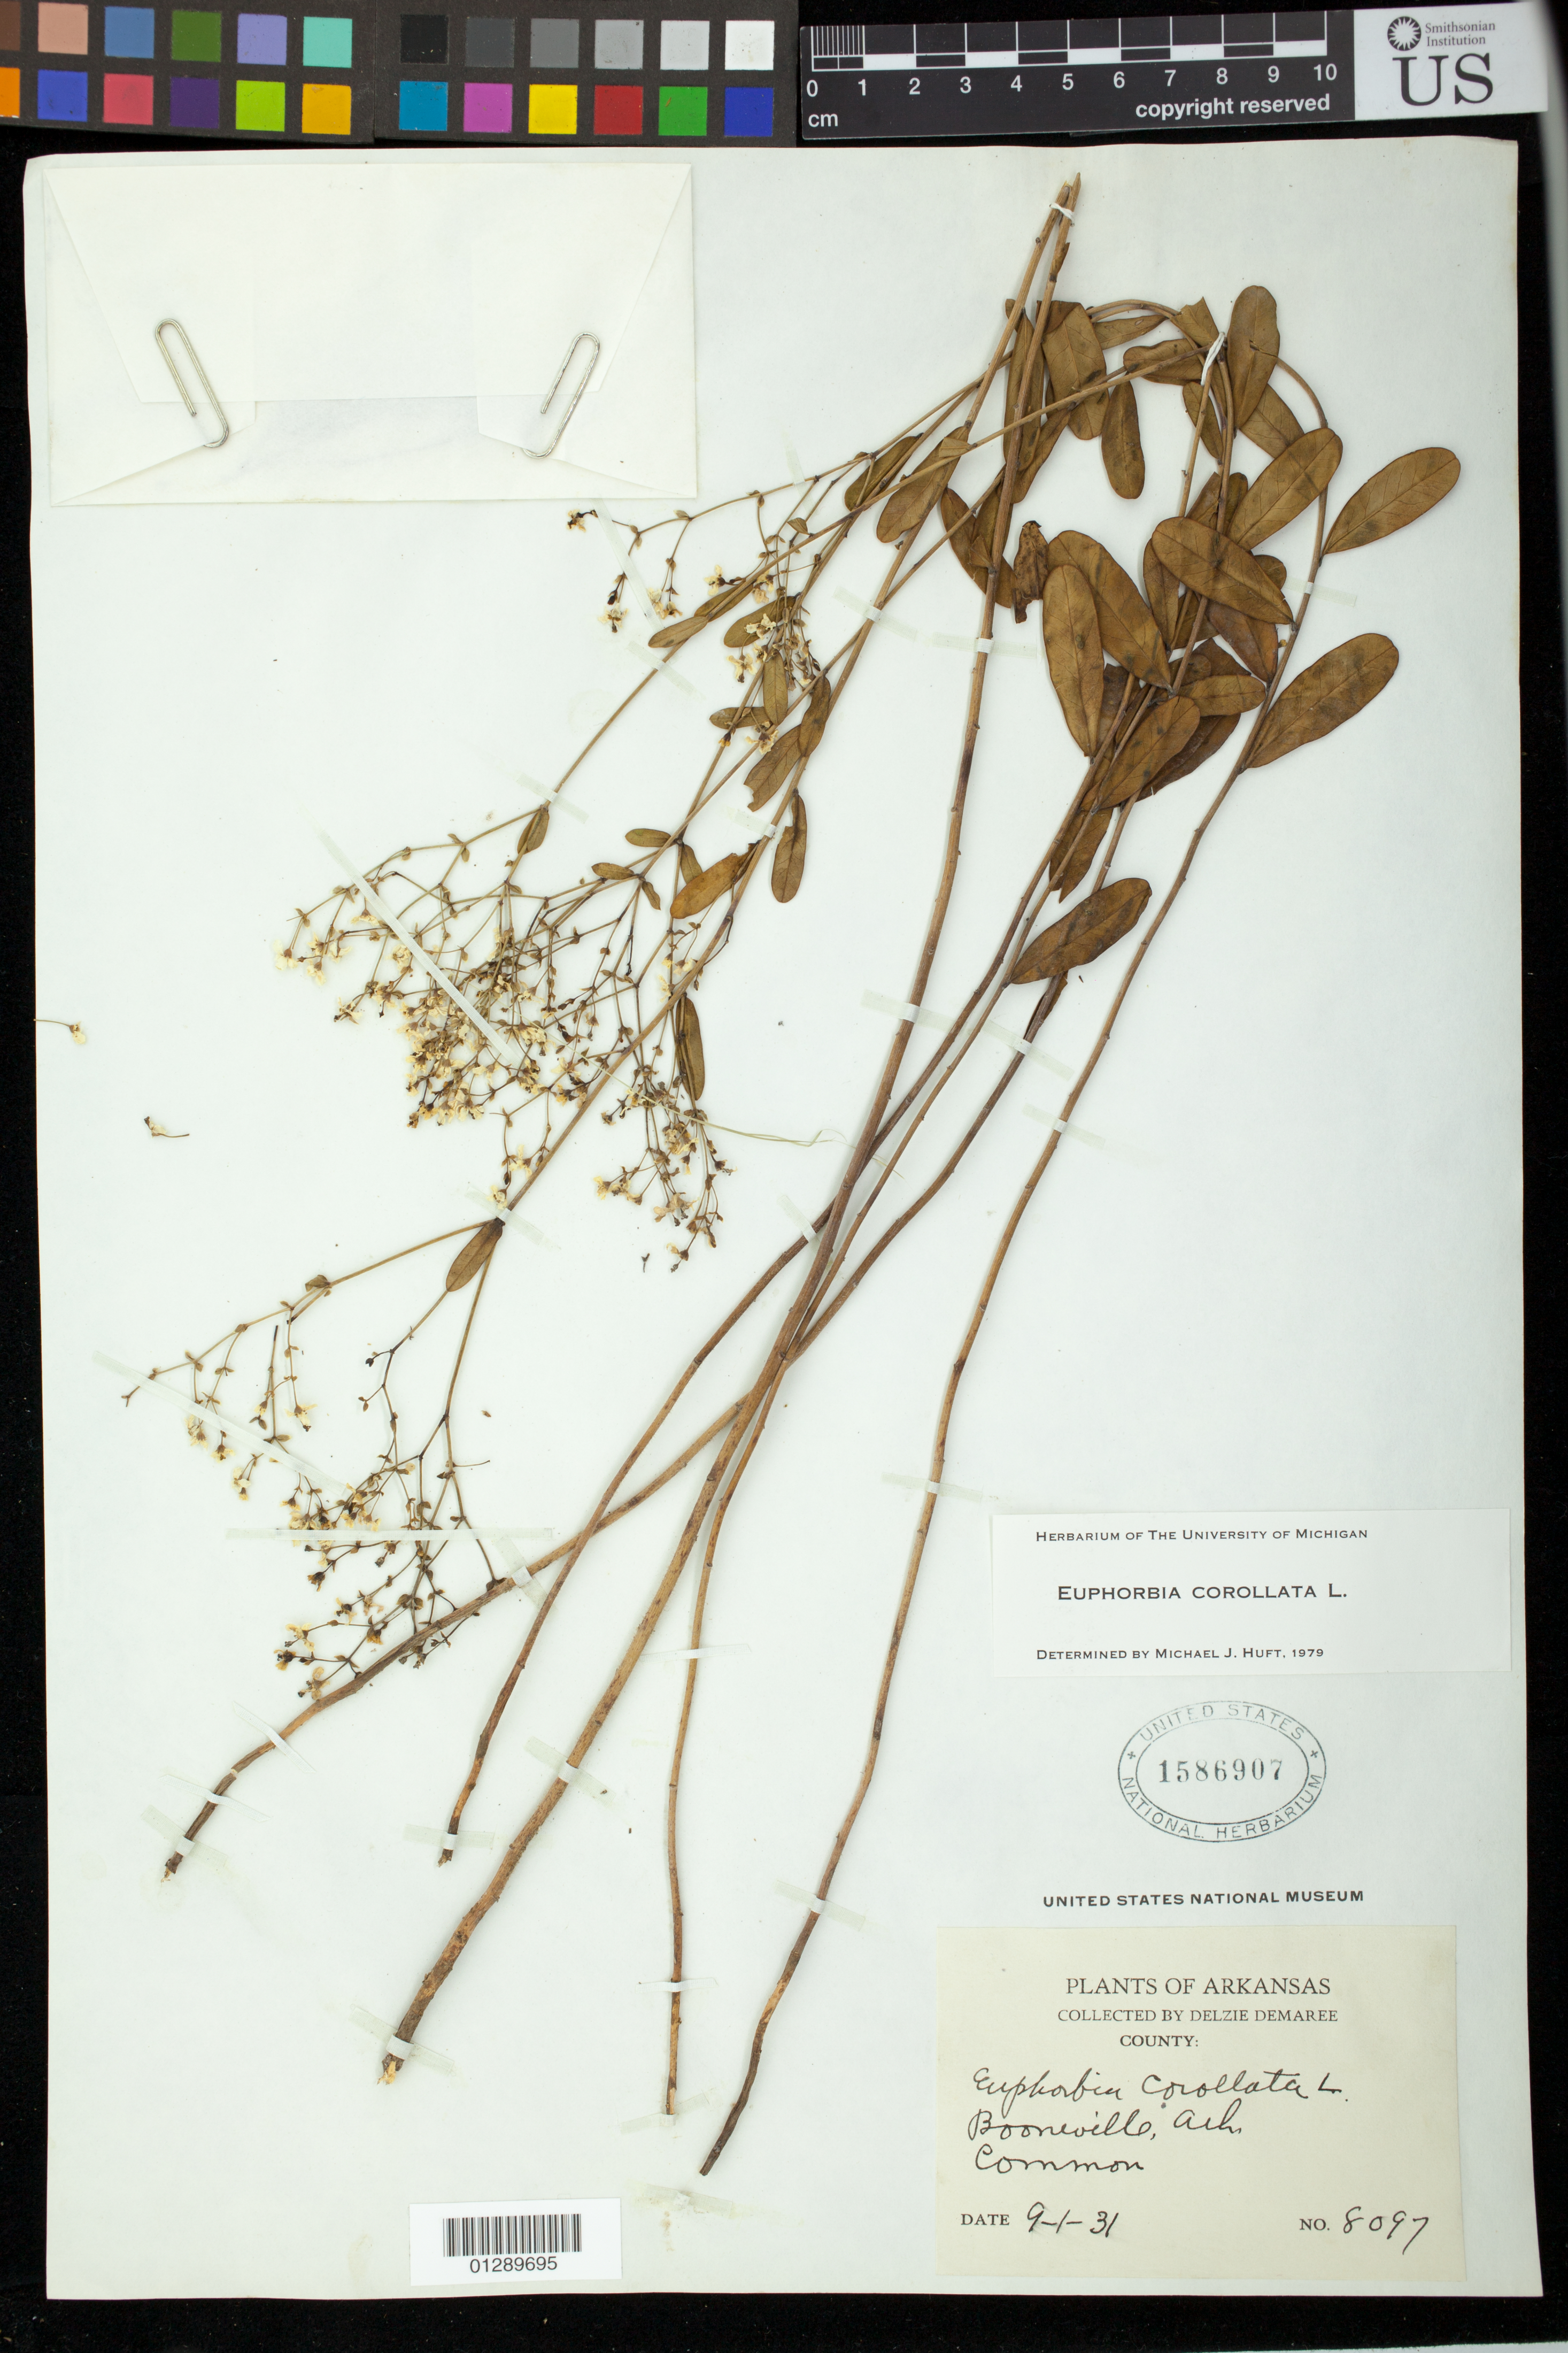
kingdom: Plantae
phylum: Tracheophyta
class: Magnoliopsida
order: Malpighiales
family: Euphorbiaceae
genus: Euphorbia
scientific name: Euphorbia corollata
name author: L.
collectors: D. Demaree & D. Demaree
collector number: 8097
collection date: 1931-09-01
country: United States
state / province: Arkansas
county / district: Logan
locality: Booneville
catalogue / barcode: US 1586907